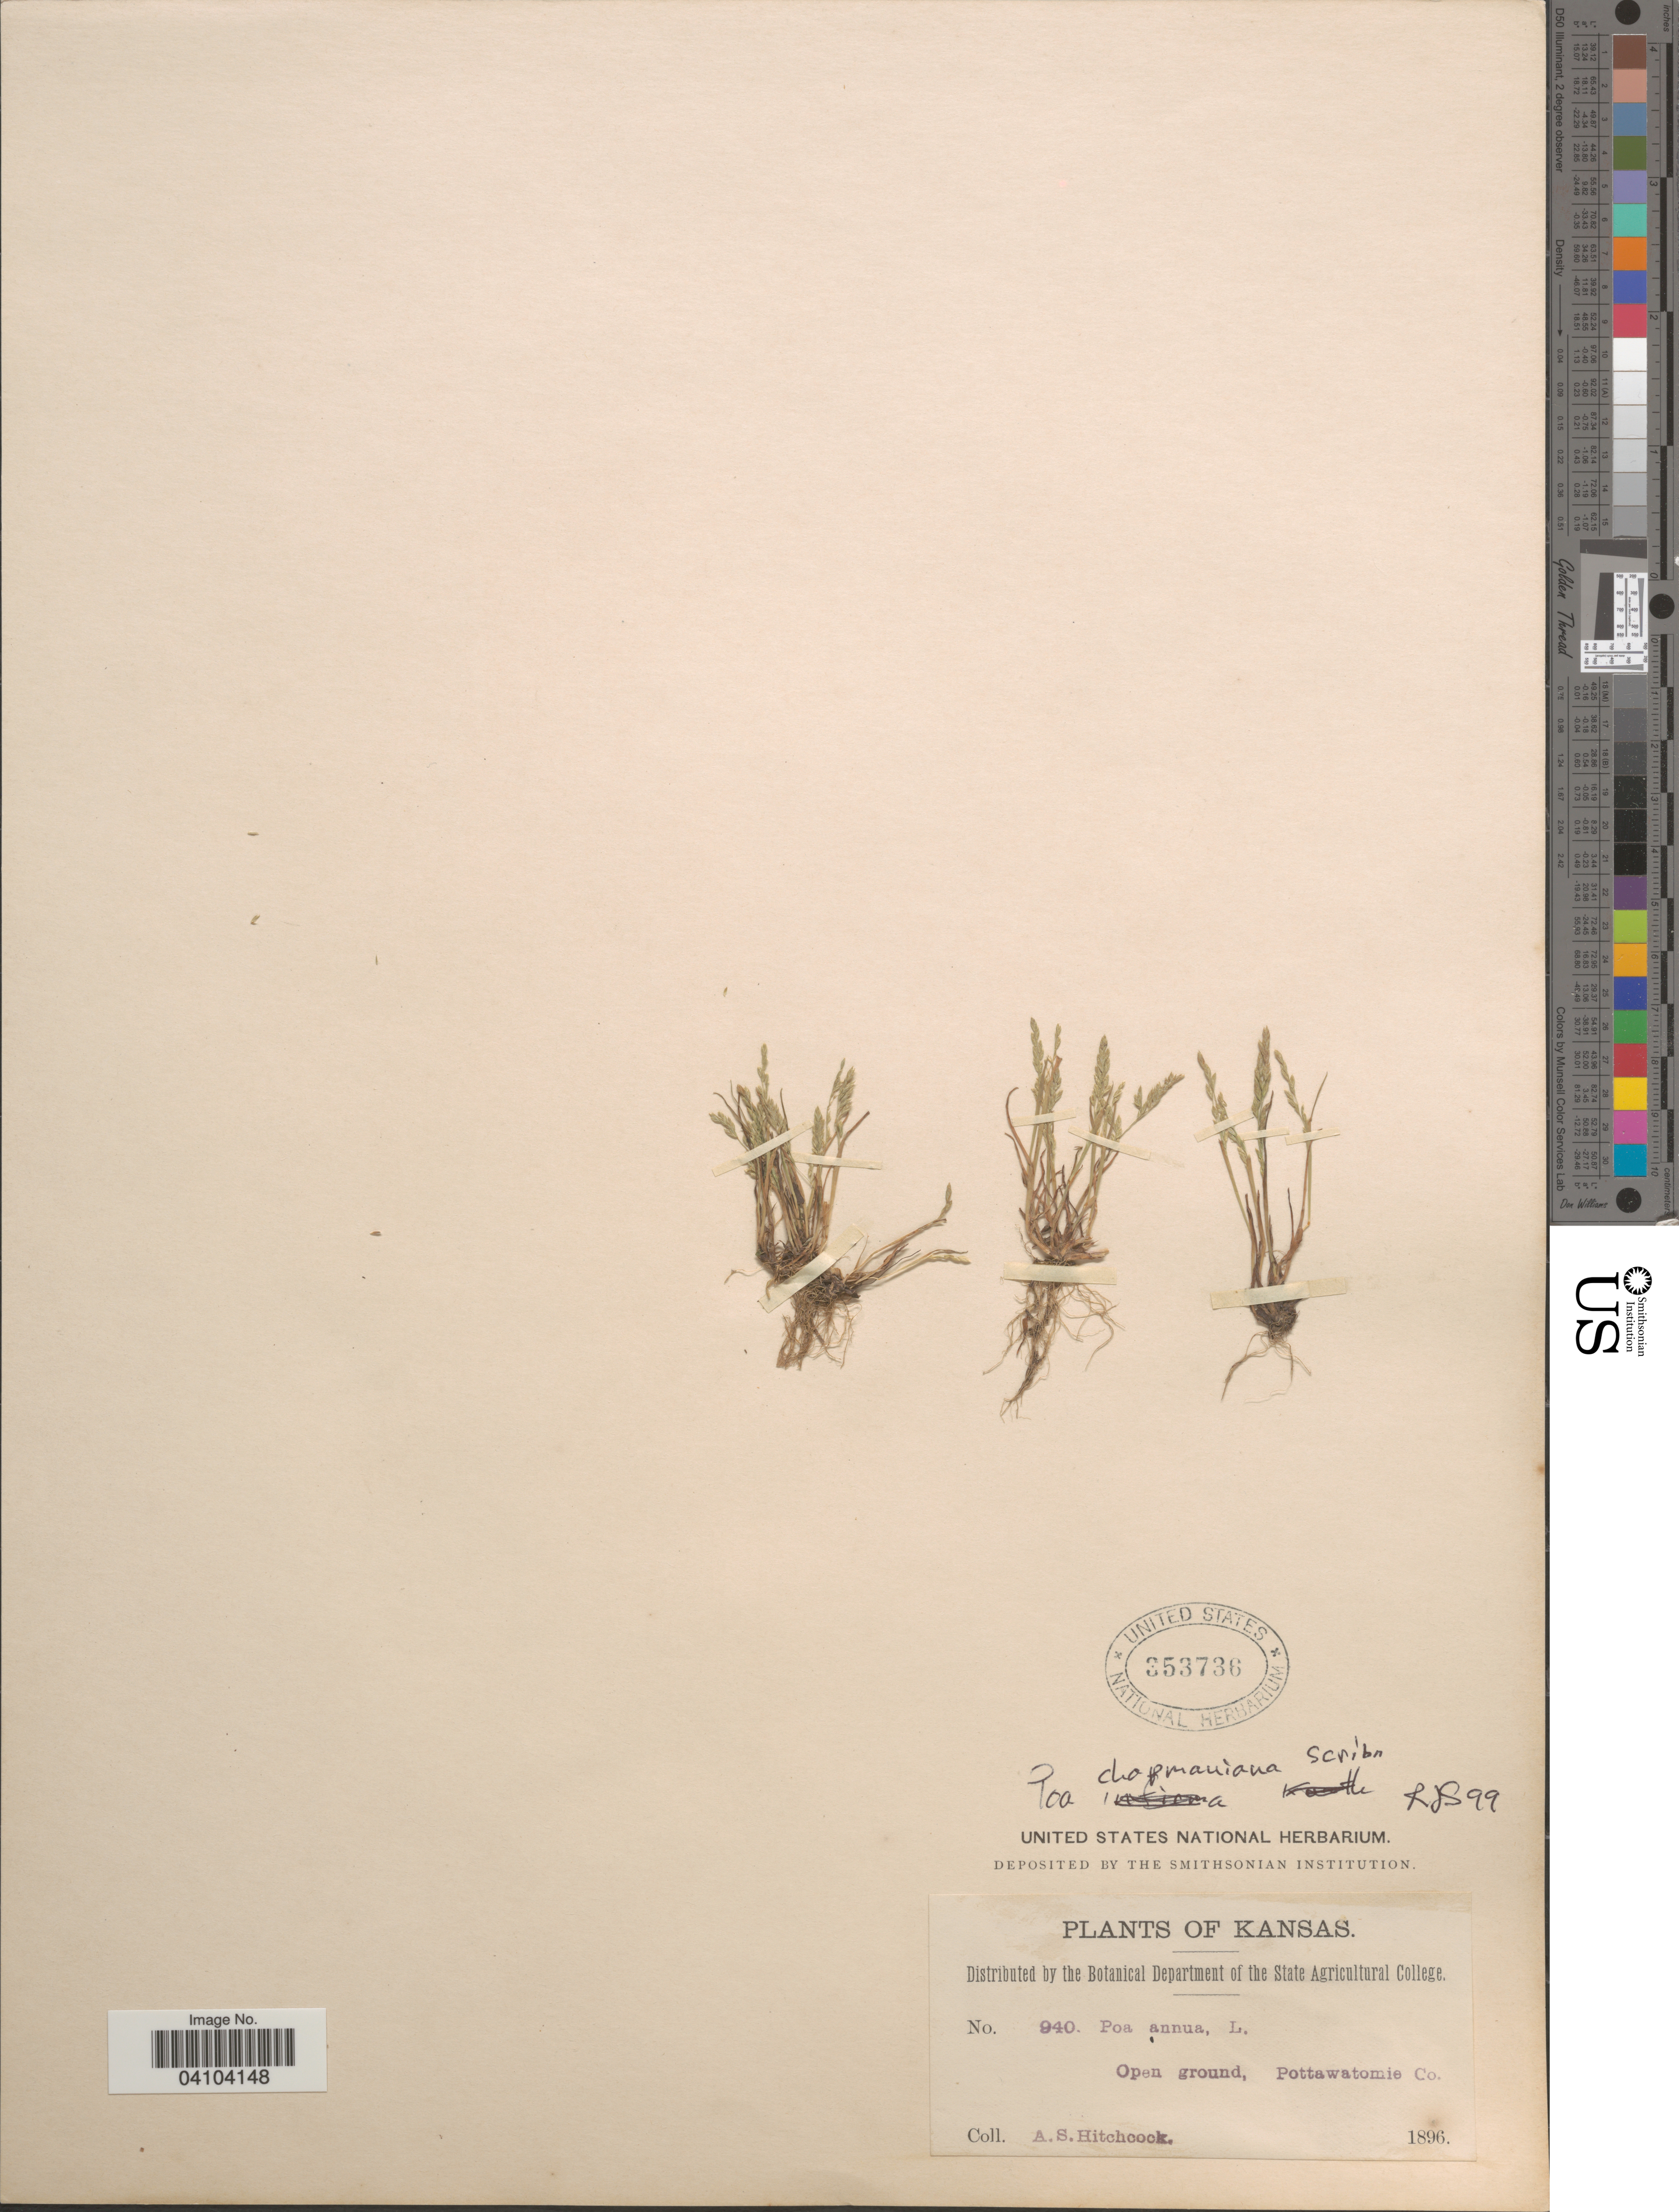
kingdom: Plantae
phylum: Tracheophyta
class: Liliopsida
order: Poales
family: Poaceae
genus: Poa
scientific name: Poa chapmaniana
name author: Scribn.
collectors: A. S. Hitchcock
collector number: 940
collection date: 1896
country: United States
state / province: Kansas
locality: Pottawatomie Co.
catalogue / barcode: US 353736